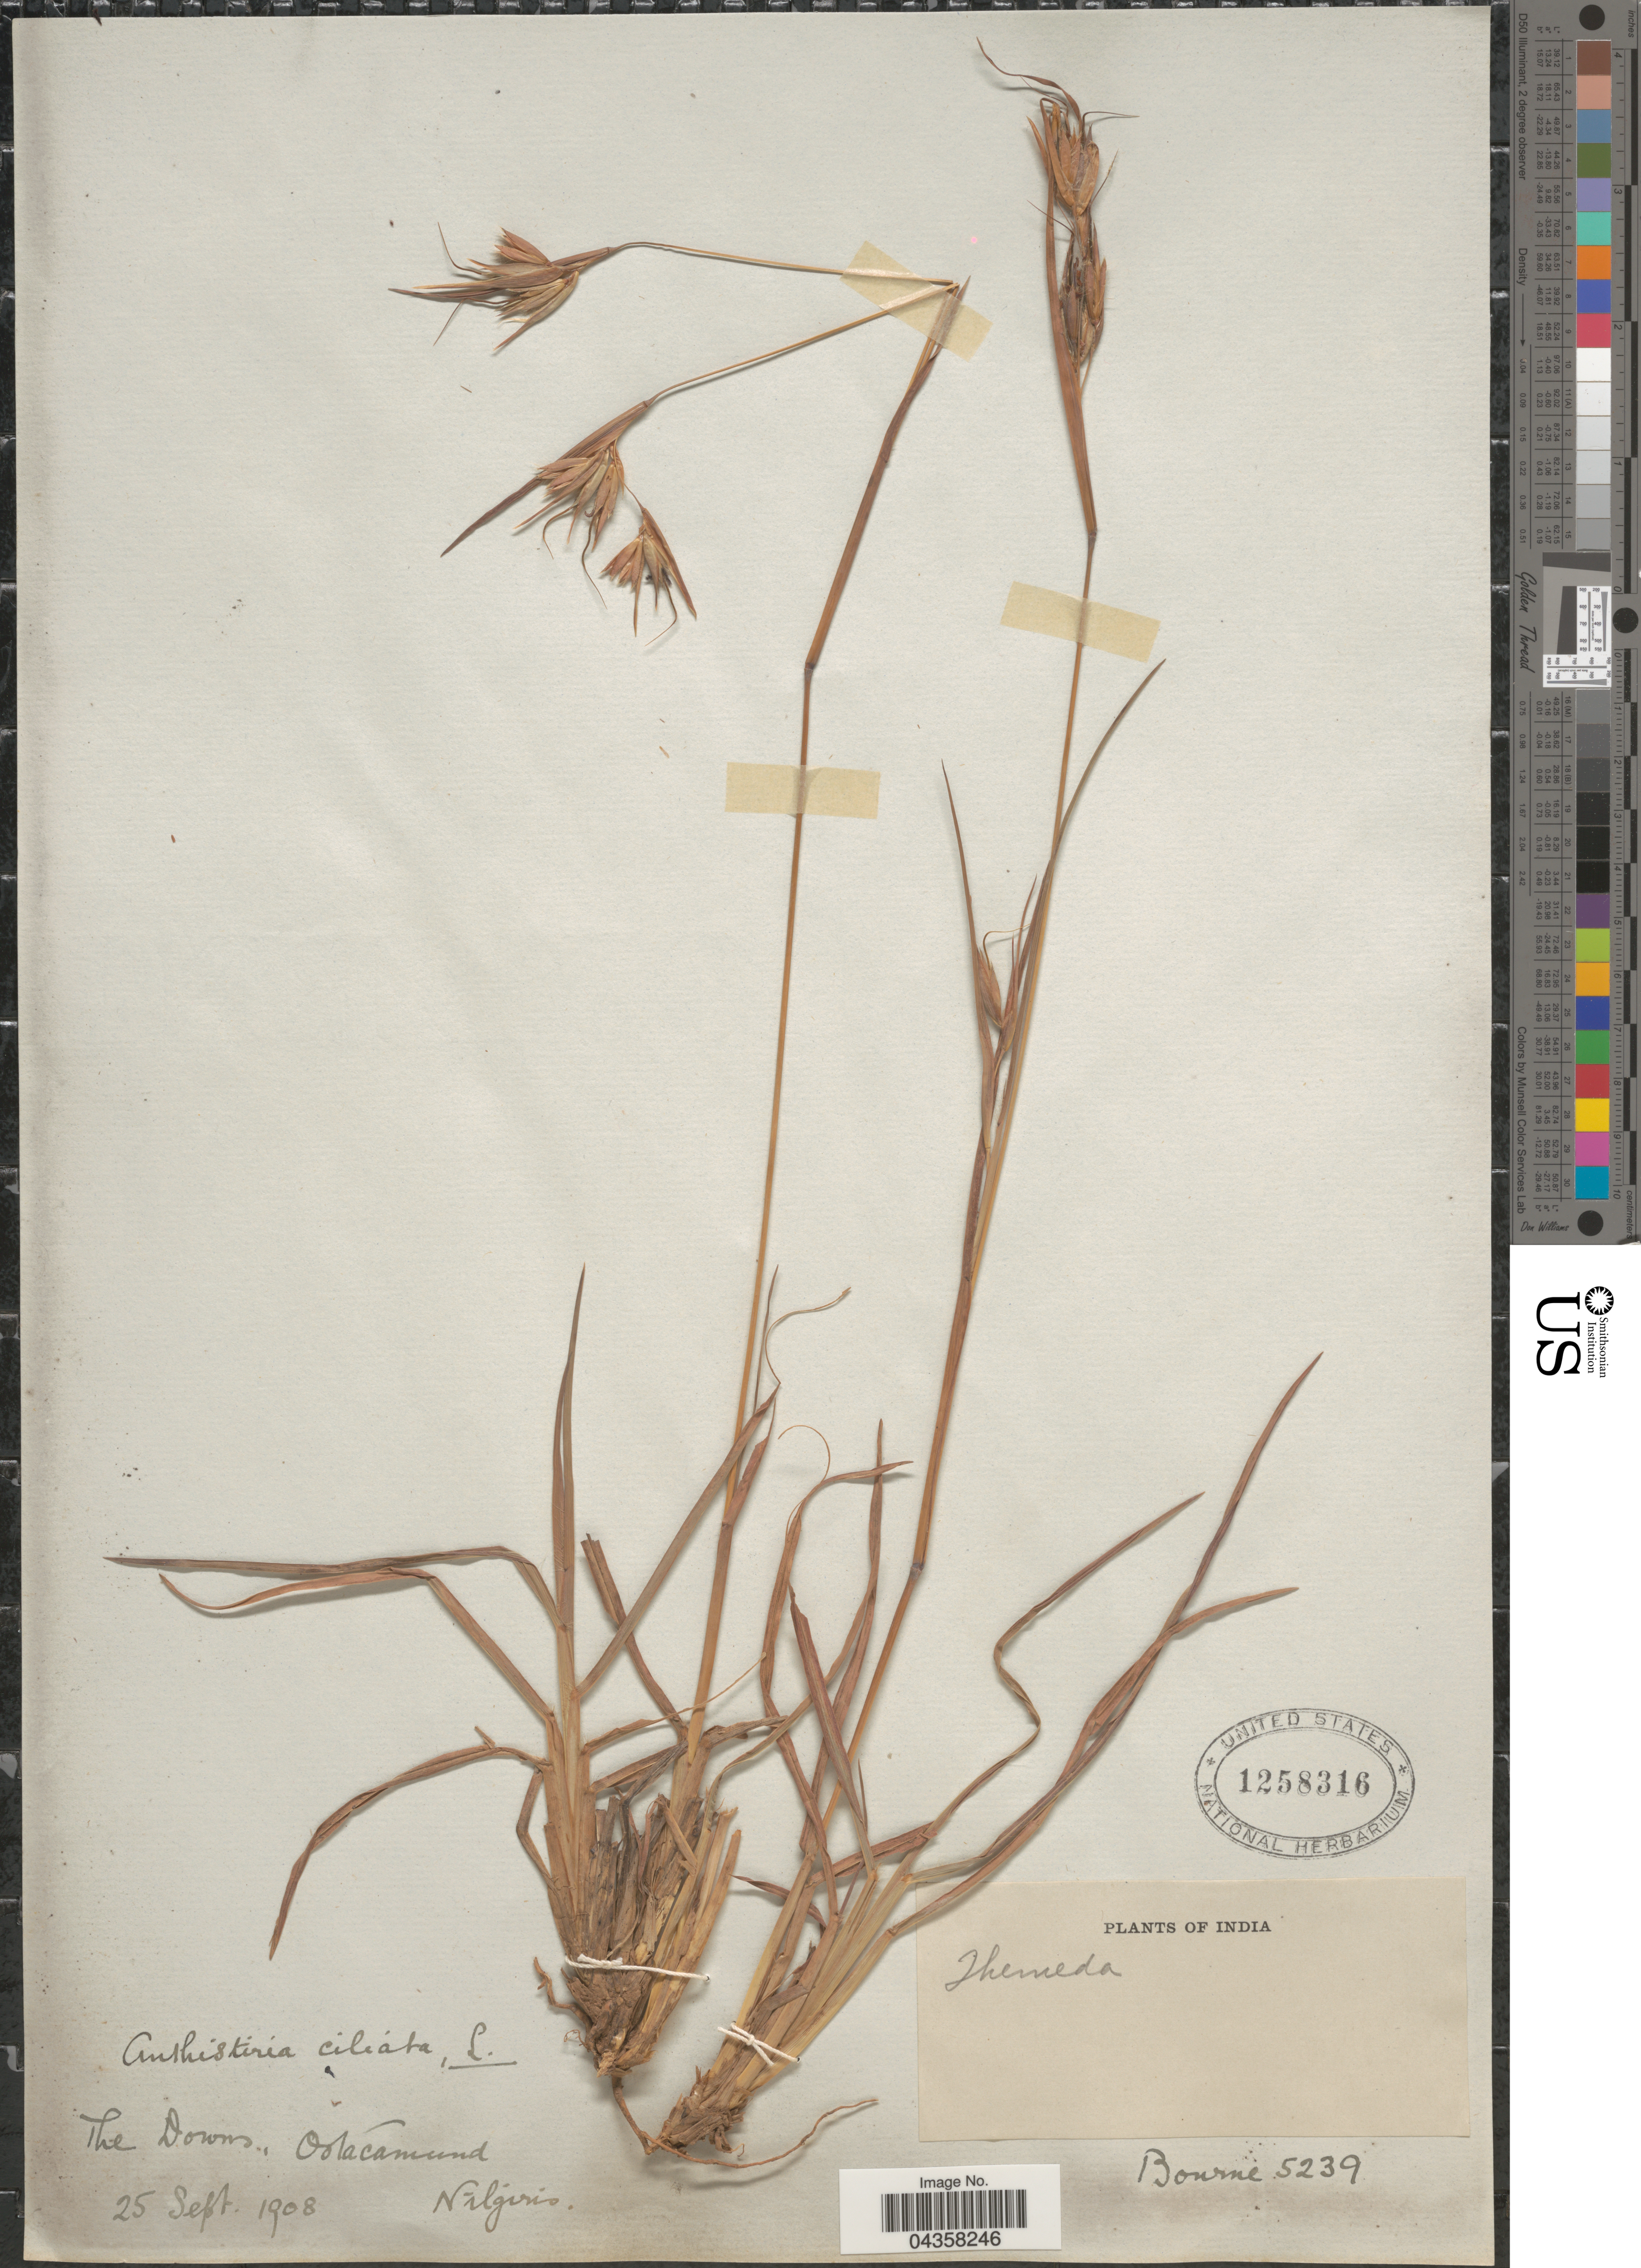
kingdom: Plantae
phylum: Tracheophyta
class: Liliopsida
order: Poales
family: Poaceae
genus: Themeda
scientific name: Themeda quadrivalvis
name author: (L.) Kuntze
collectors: -- Bourne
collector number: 5239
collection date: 1908-09-25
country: India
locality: The Downs, Ootacamund.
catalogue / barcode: US 1258316